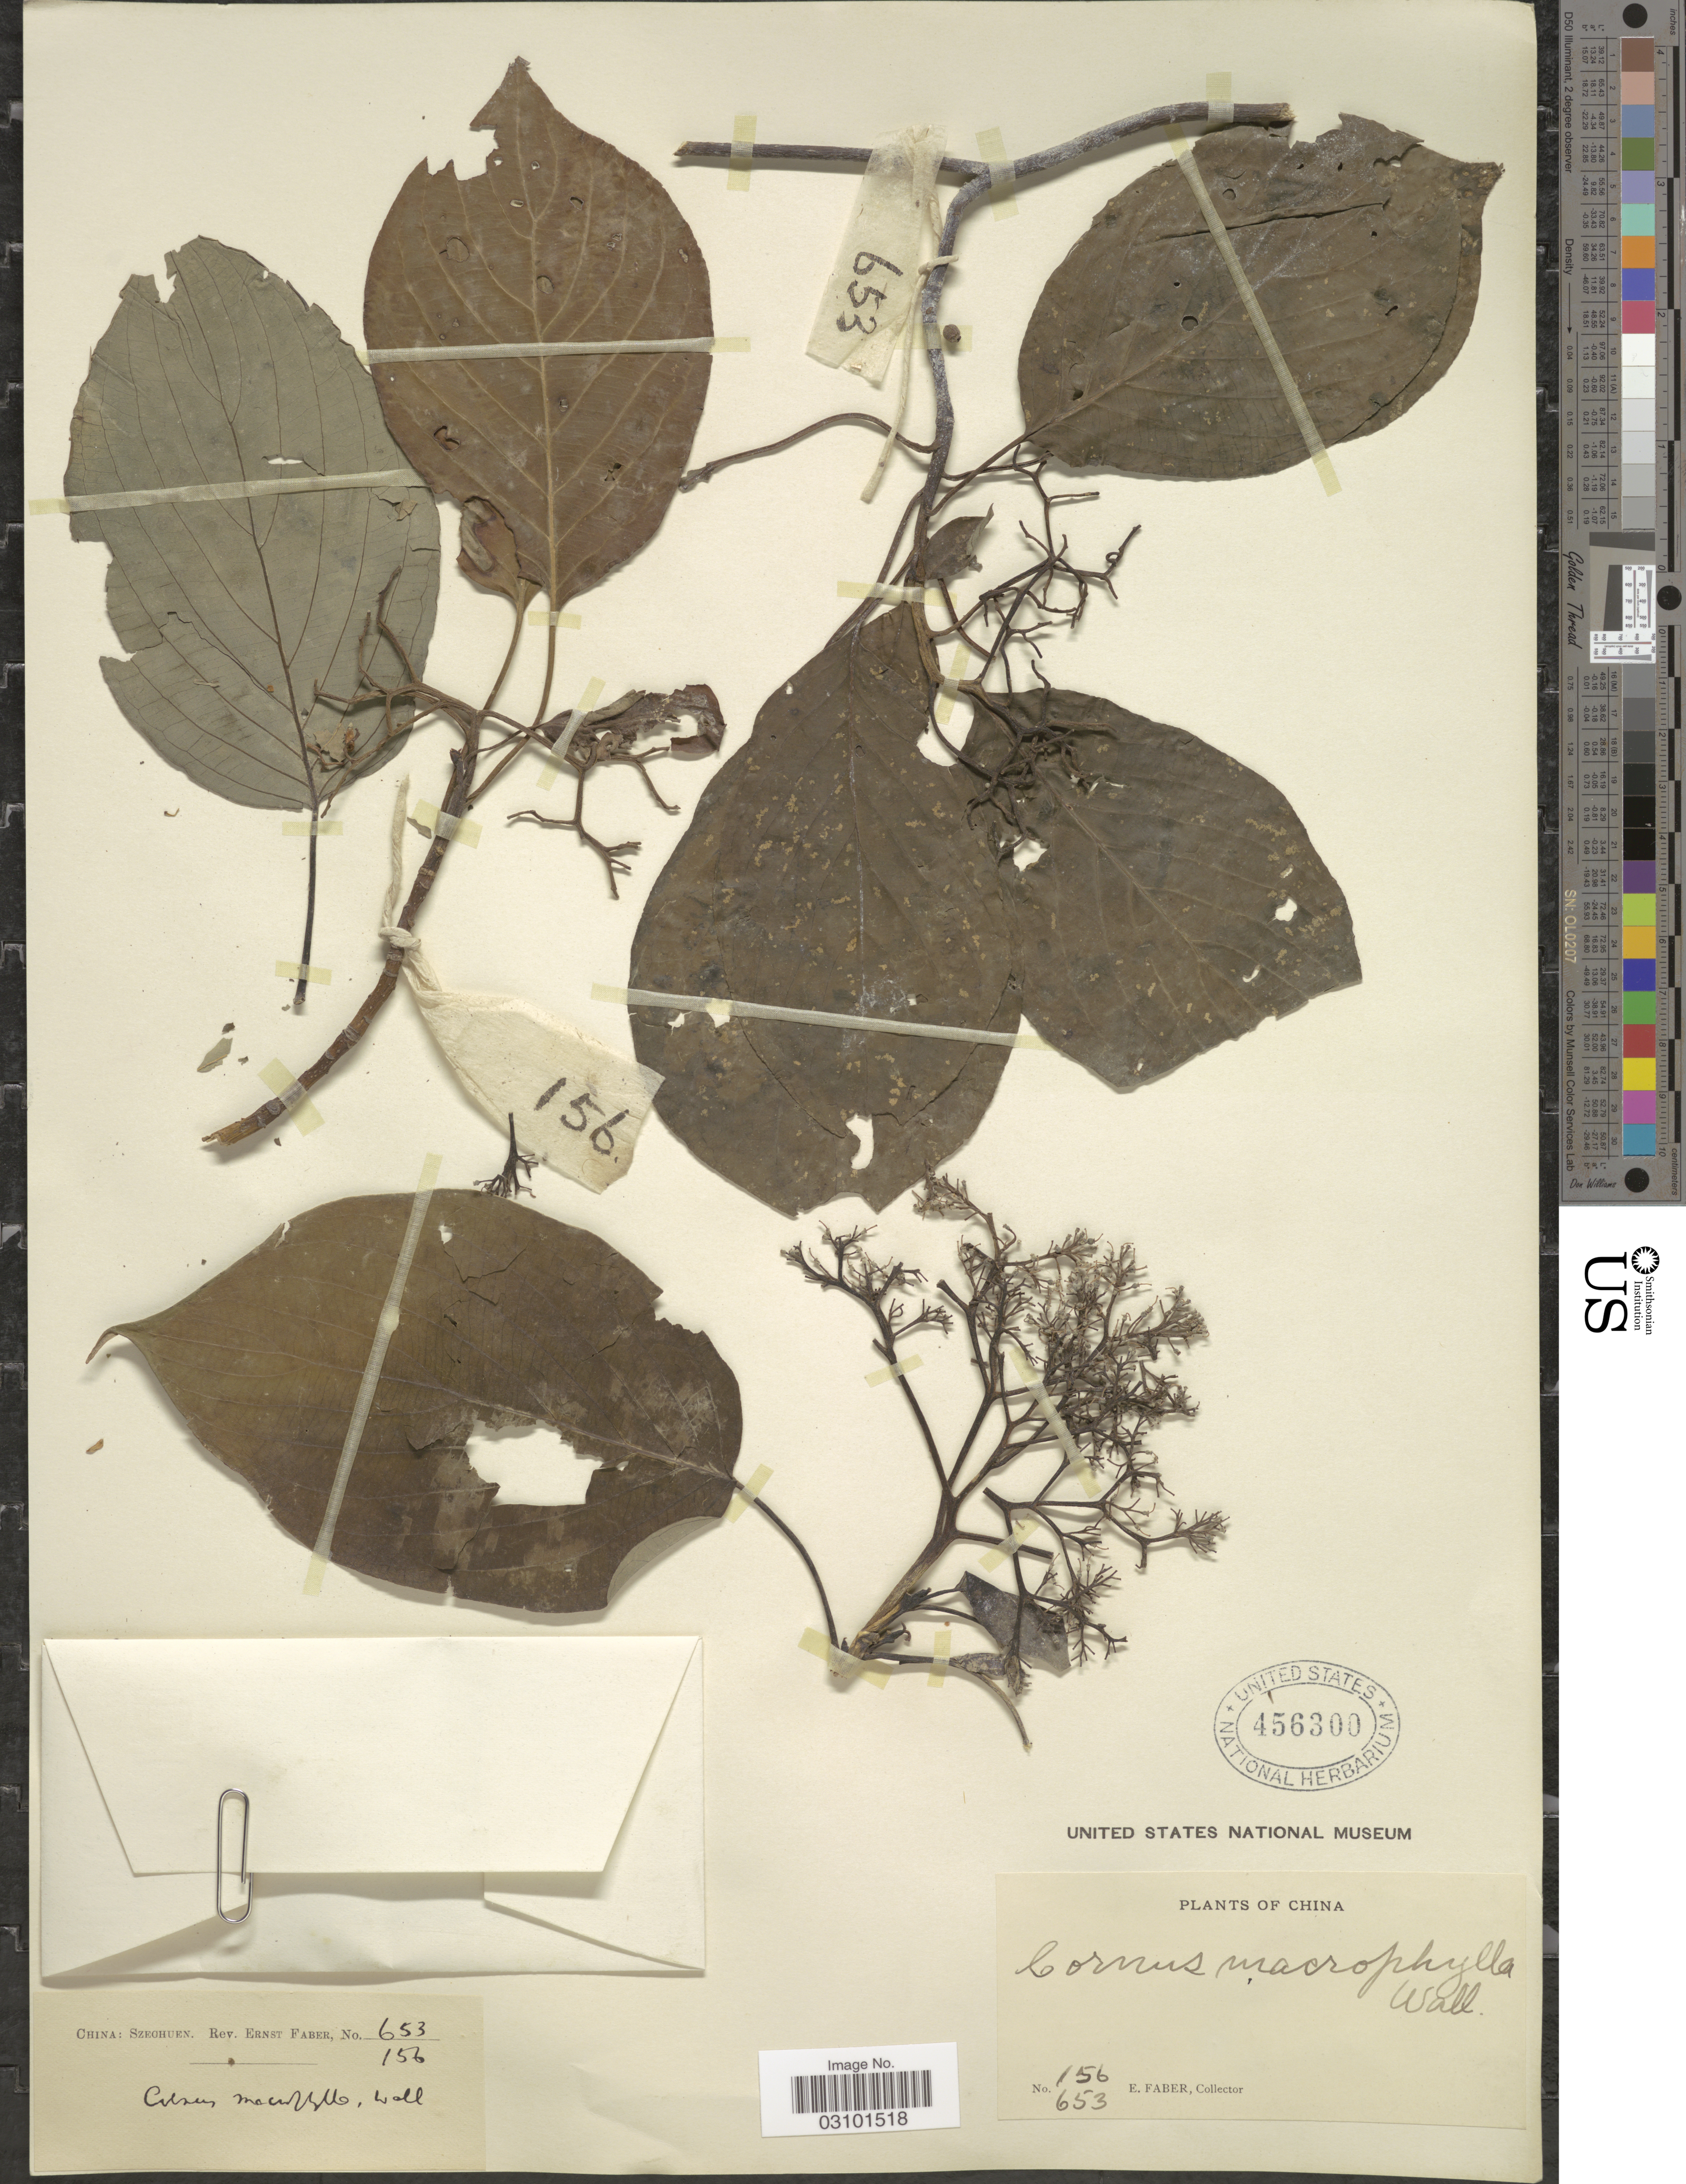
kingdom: Plantae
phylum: Tracheophyta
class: Magnoliopsida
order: Cornales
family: Cornaceae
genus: Cornus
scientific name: Cornus controversa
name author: Hemsl.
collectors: E. Faber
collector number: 156/653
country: China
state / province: Sichuan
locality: Szechuen.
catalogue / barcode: US 456300